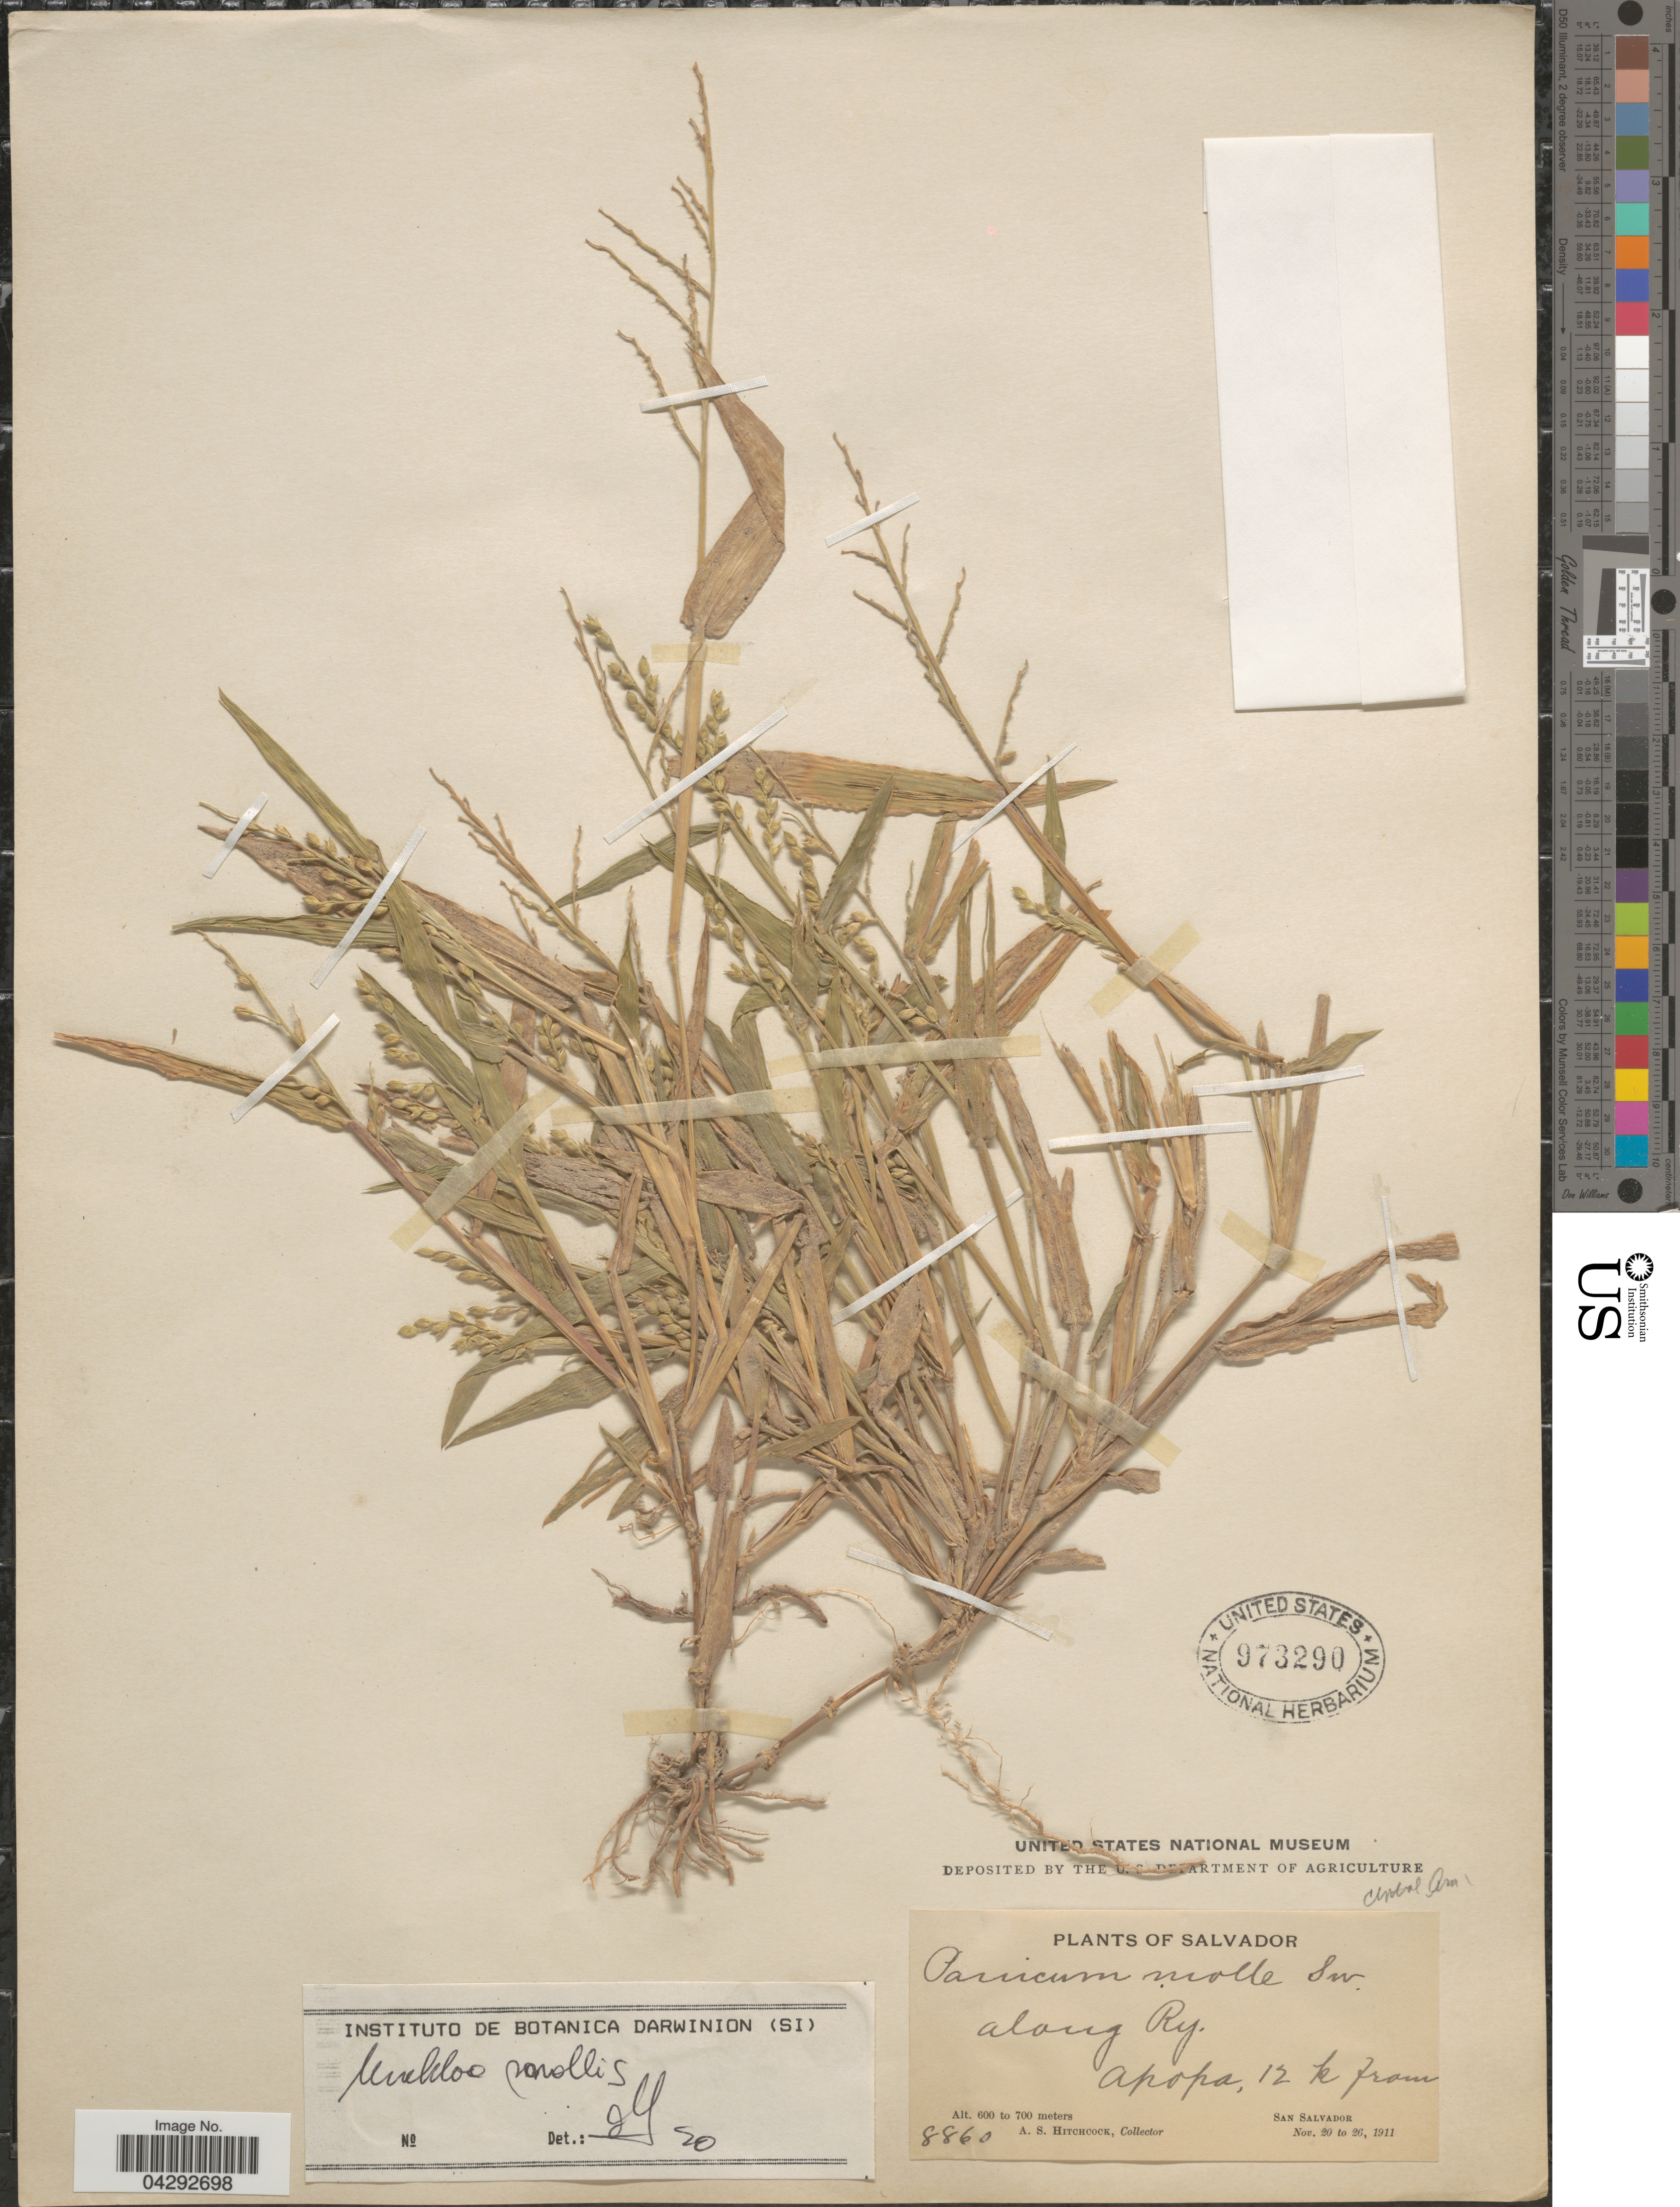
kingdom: Plantae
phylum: Tracheophyta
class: Liliopsida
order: Poales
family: Poaceae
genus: Urochloa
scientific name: Urochloa mollis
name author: (Sw.) Morrone & Zuloaga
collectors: A. S. Hitchcock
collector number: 8860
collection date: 1911-11-20/1911-11-26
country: El Salvador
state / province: San Salvador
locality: Along Ry, Apopa, 12 k from San Salvador.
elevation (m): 600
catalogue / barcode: US 973290